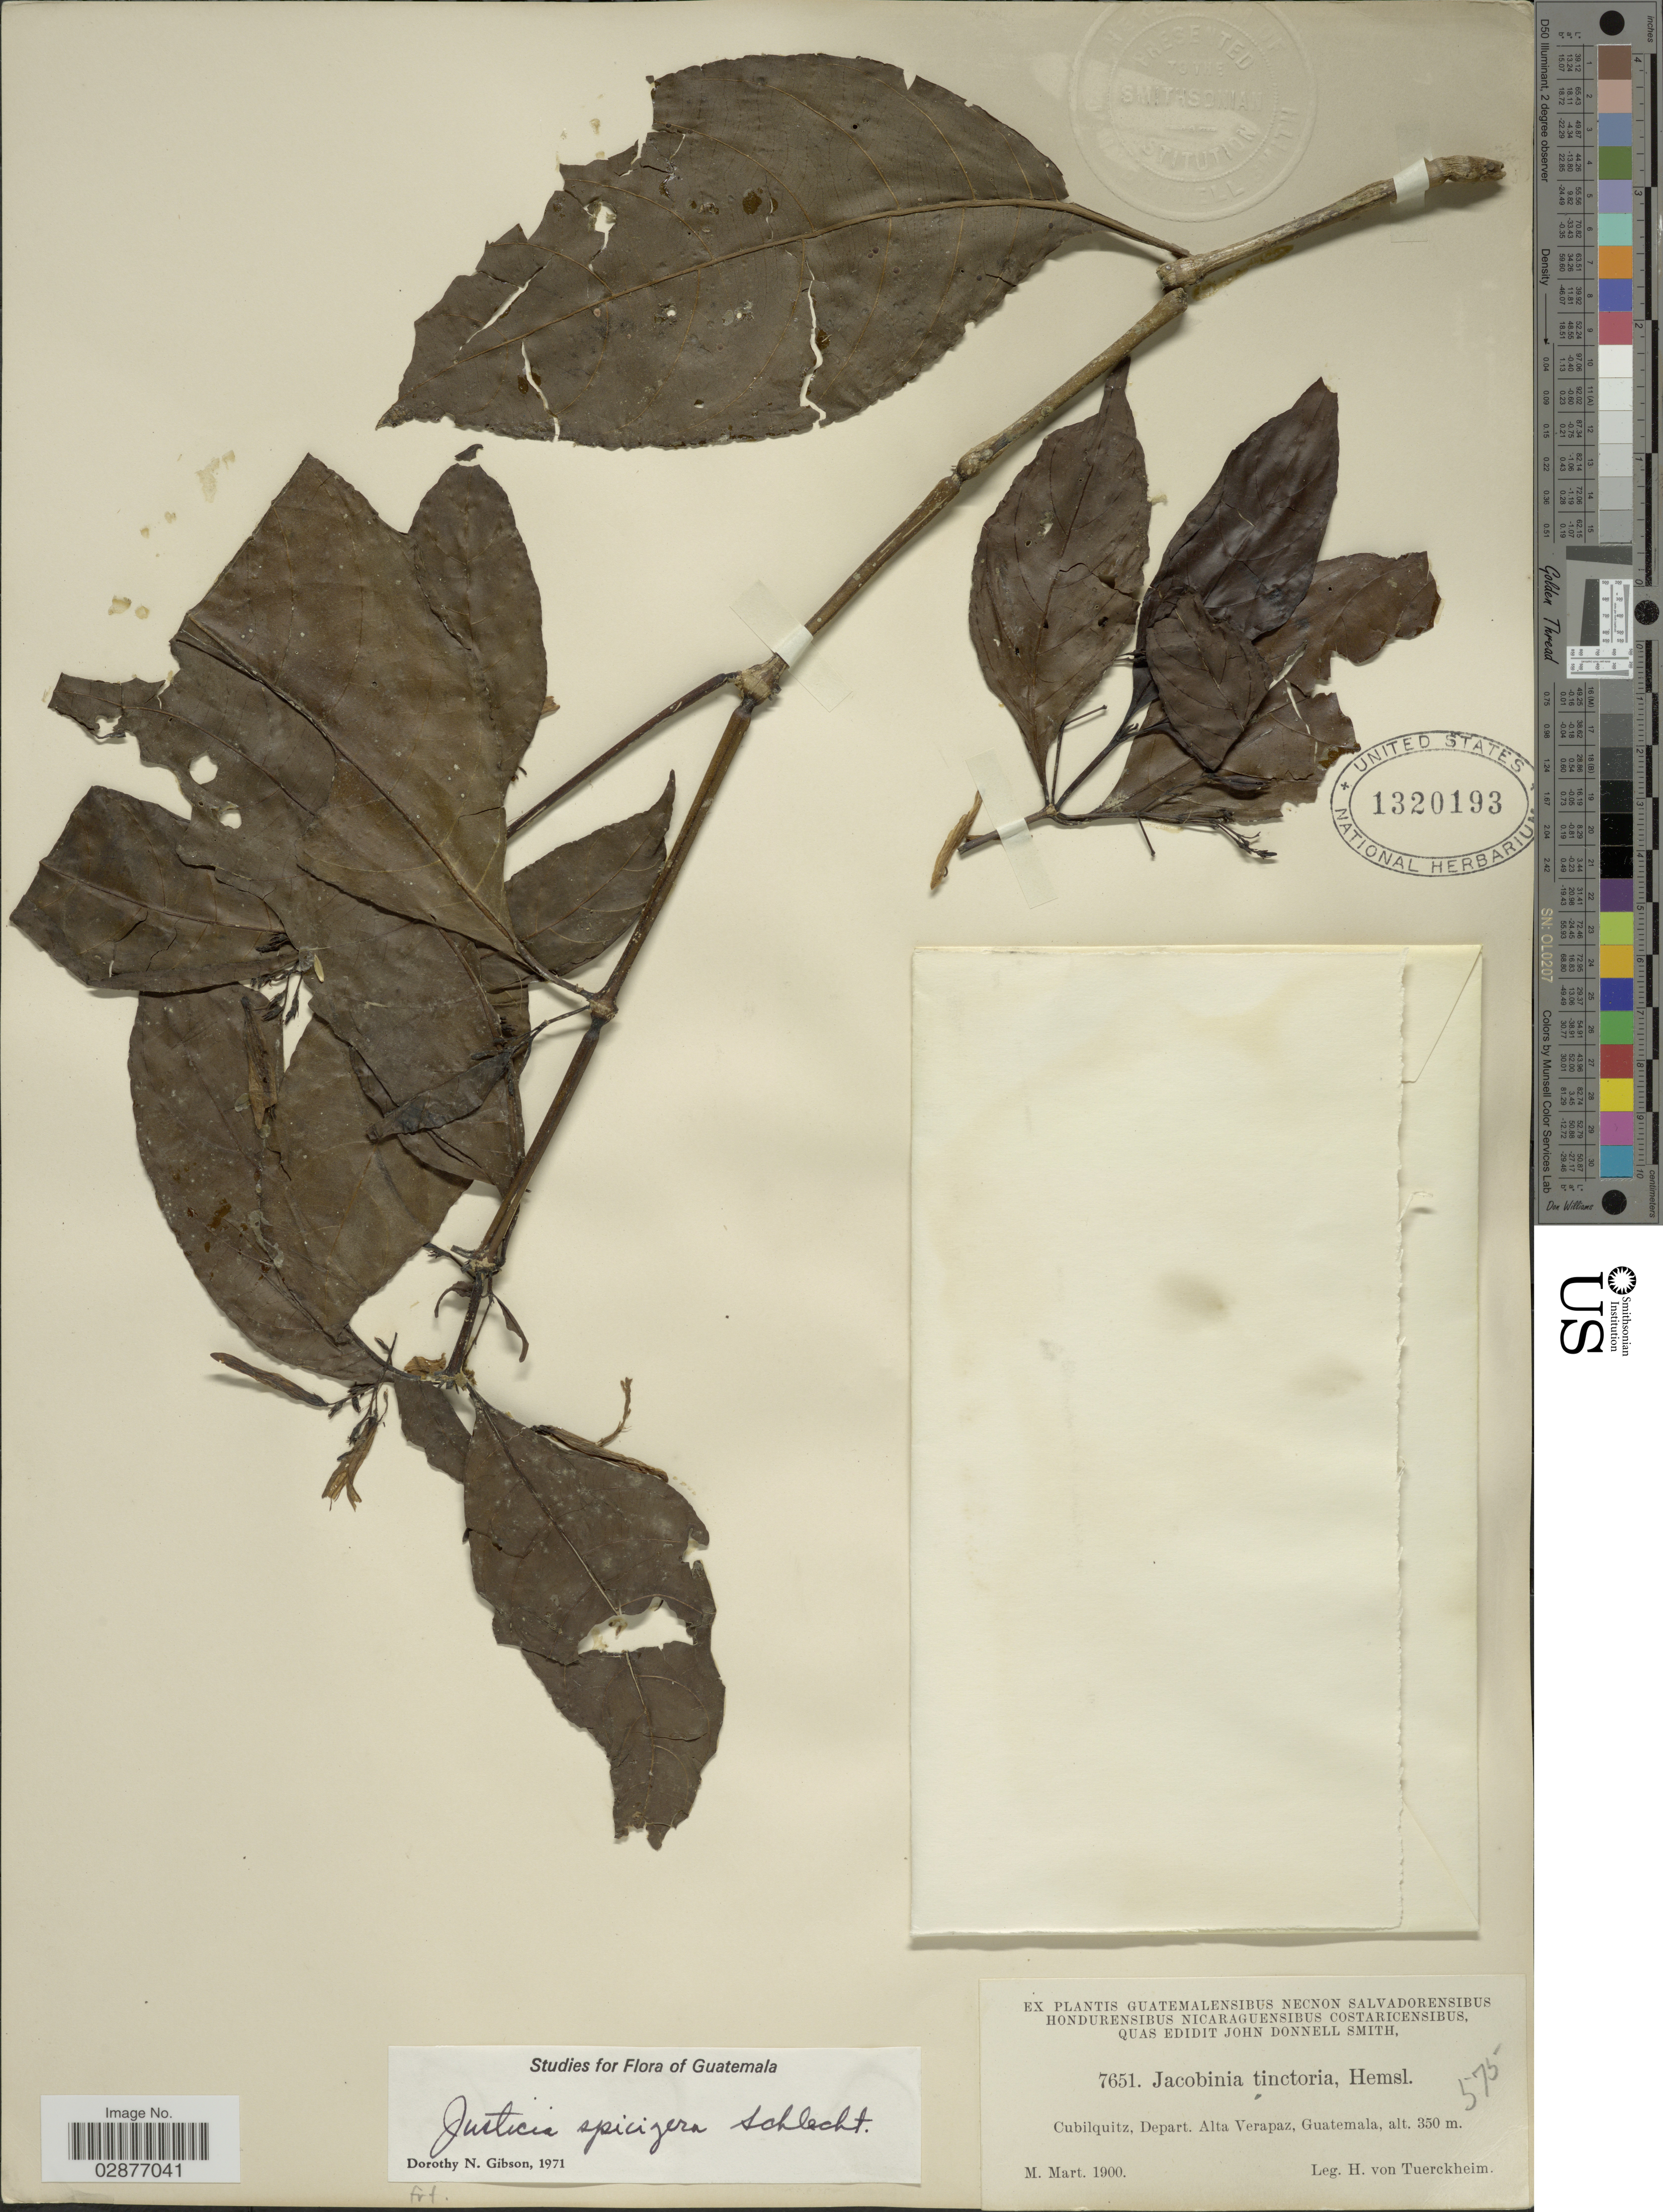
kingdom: Plantae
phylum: Tracheophyta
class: Magnoliopsida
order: Lamiales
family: Acanthaceae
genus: Justicia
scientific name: Justicia spicigera 'Sidicaro'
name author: Schltdl.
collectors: H. von Türckheim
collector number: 7651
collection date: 1900-03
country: Guatemala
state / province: Alta Verapaz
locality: Cubilquitz, Depart. Alta Verapaz.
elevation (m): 350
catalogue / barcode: US 1320193